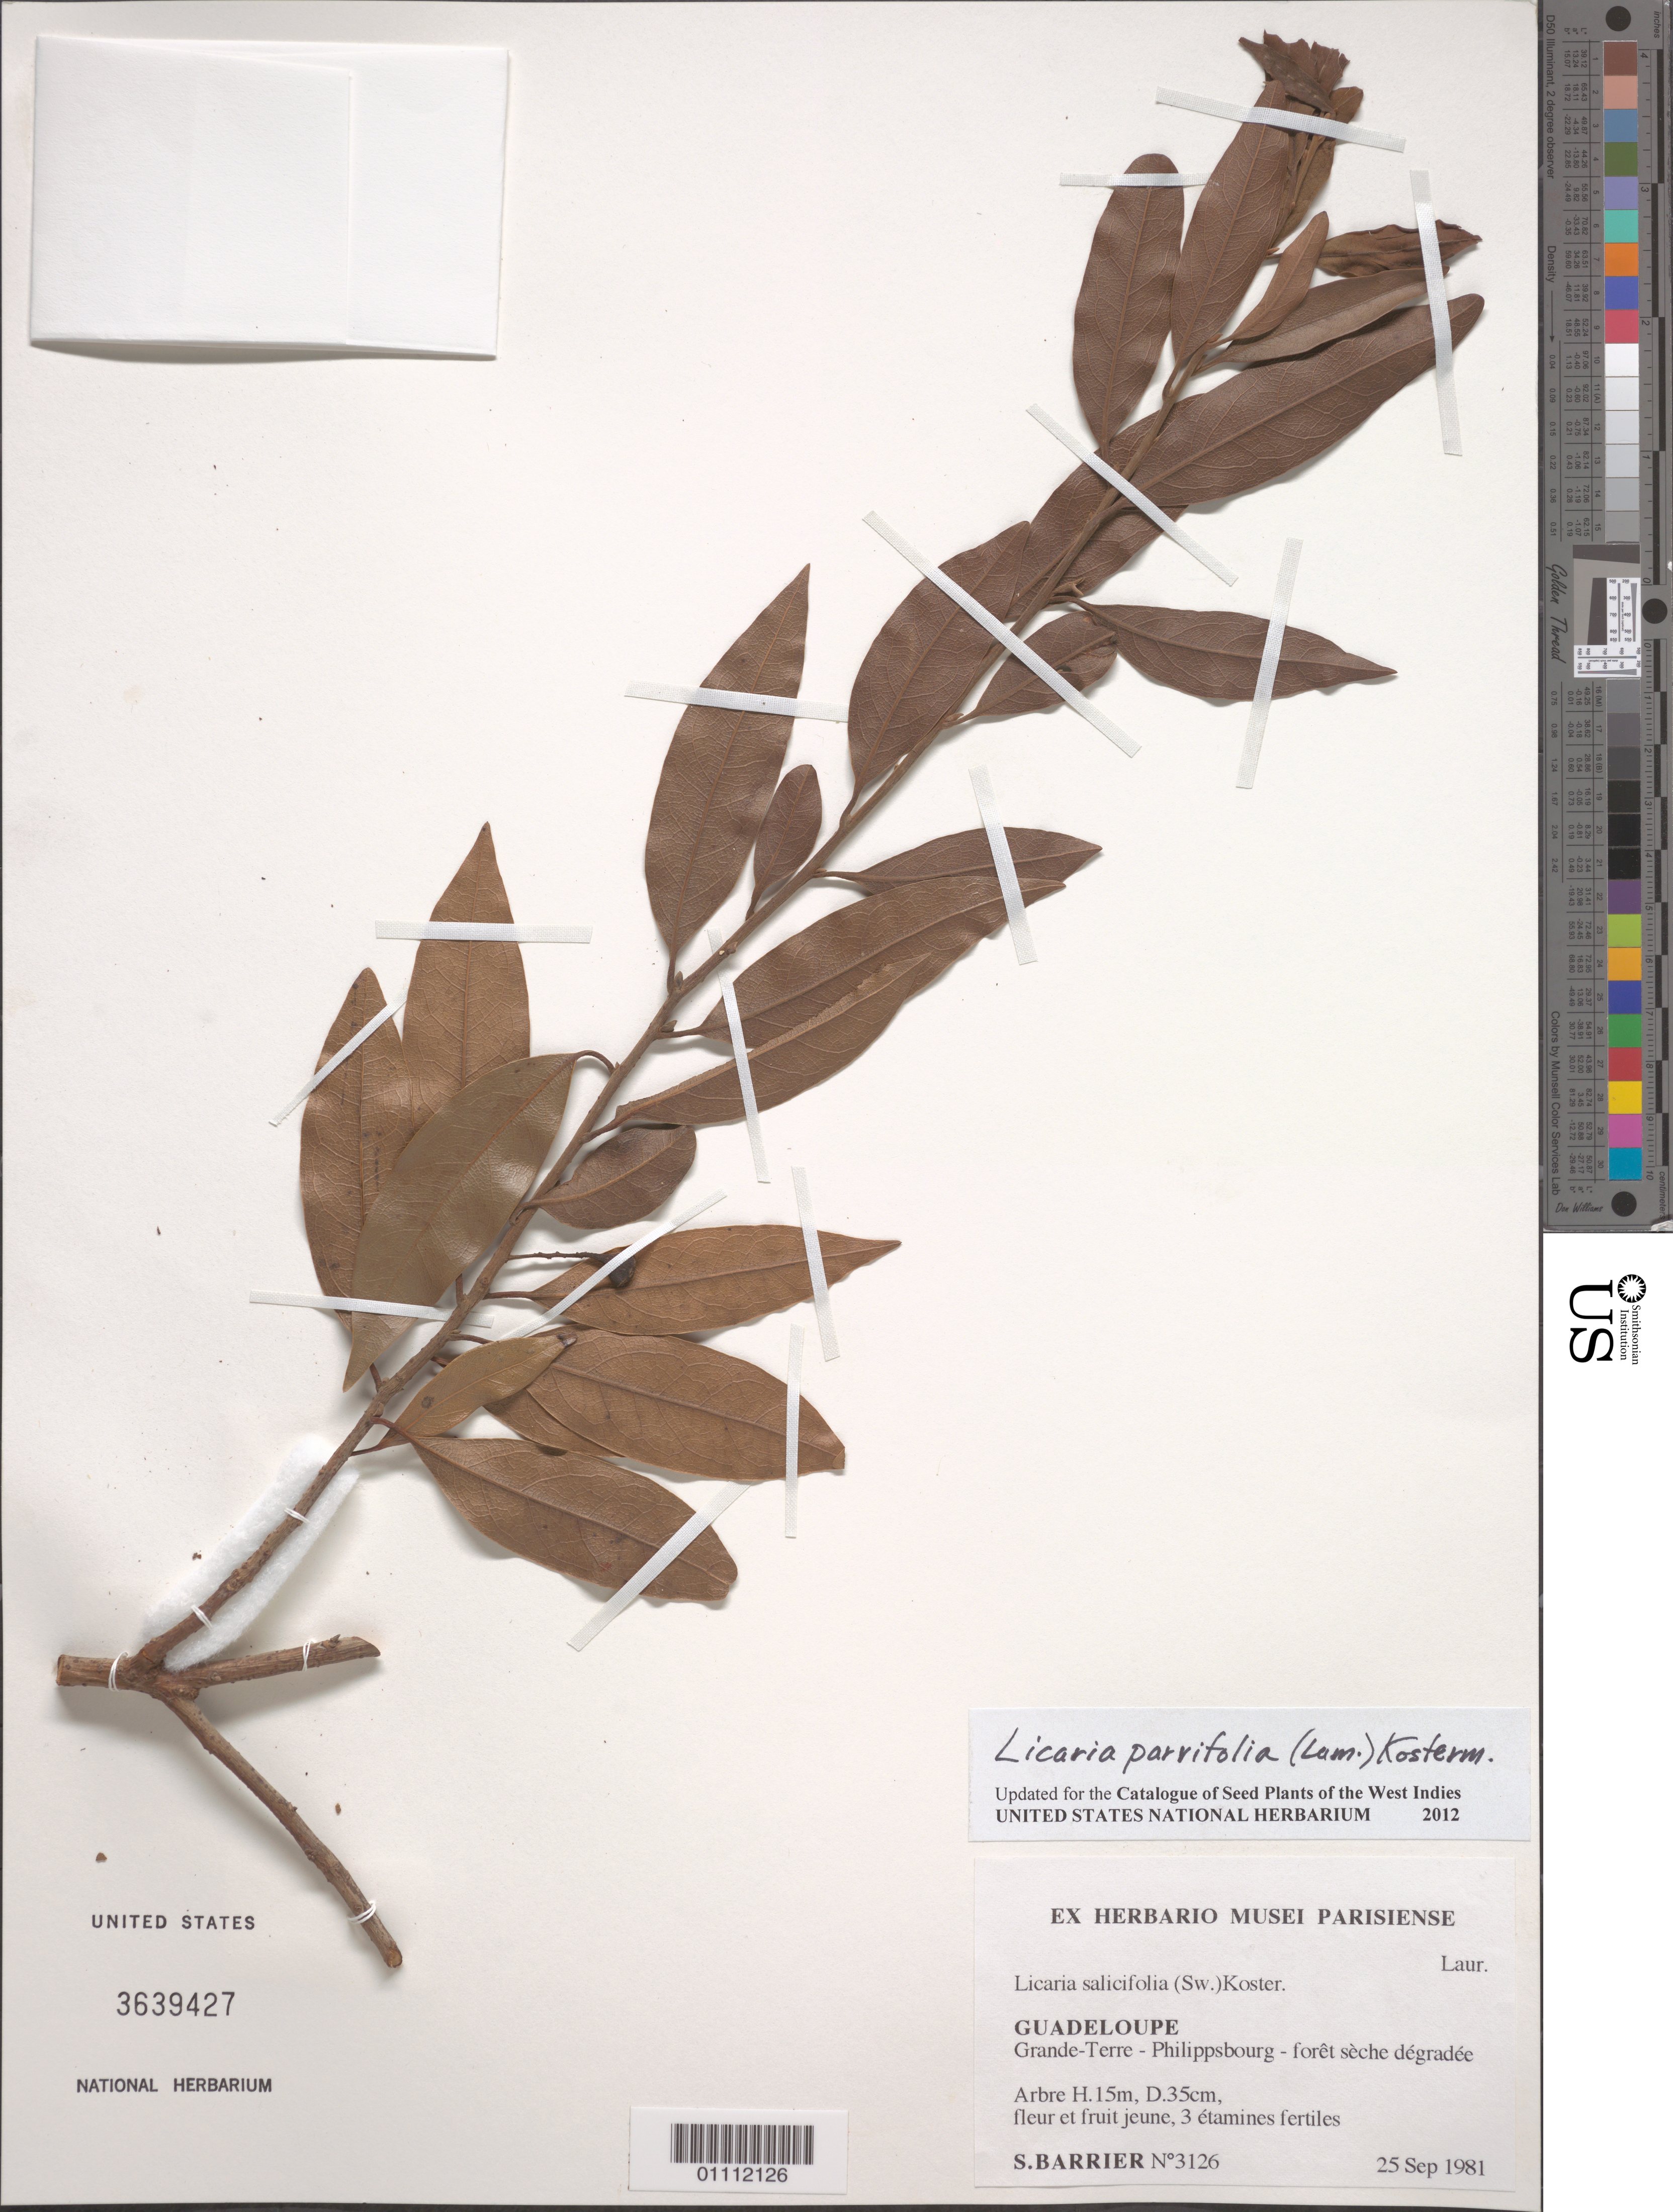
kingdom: Plantae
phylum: Tracheophyta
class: Magnoliopsida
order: Laurales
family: Lauraceae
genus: Licaria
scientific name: Licaria parvifolia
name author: (Lam.) Kosterm. ex León & Alain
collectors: S. Barrier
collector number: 3126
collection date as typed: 25 Sep 1981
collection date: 1981-09-25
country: Guadeloupe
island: Grande Terre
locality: Philippsbourg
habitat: Forêt sèche dégradée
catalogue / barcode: US 3639427